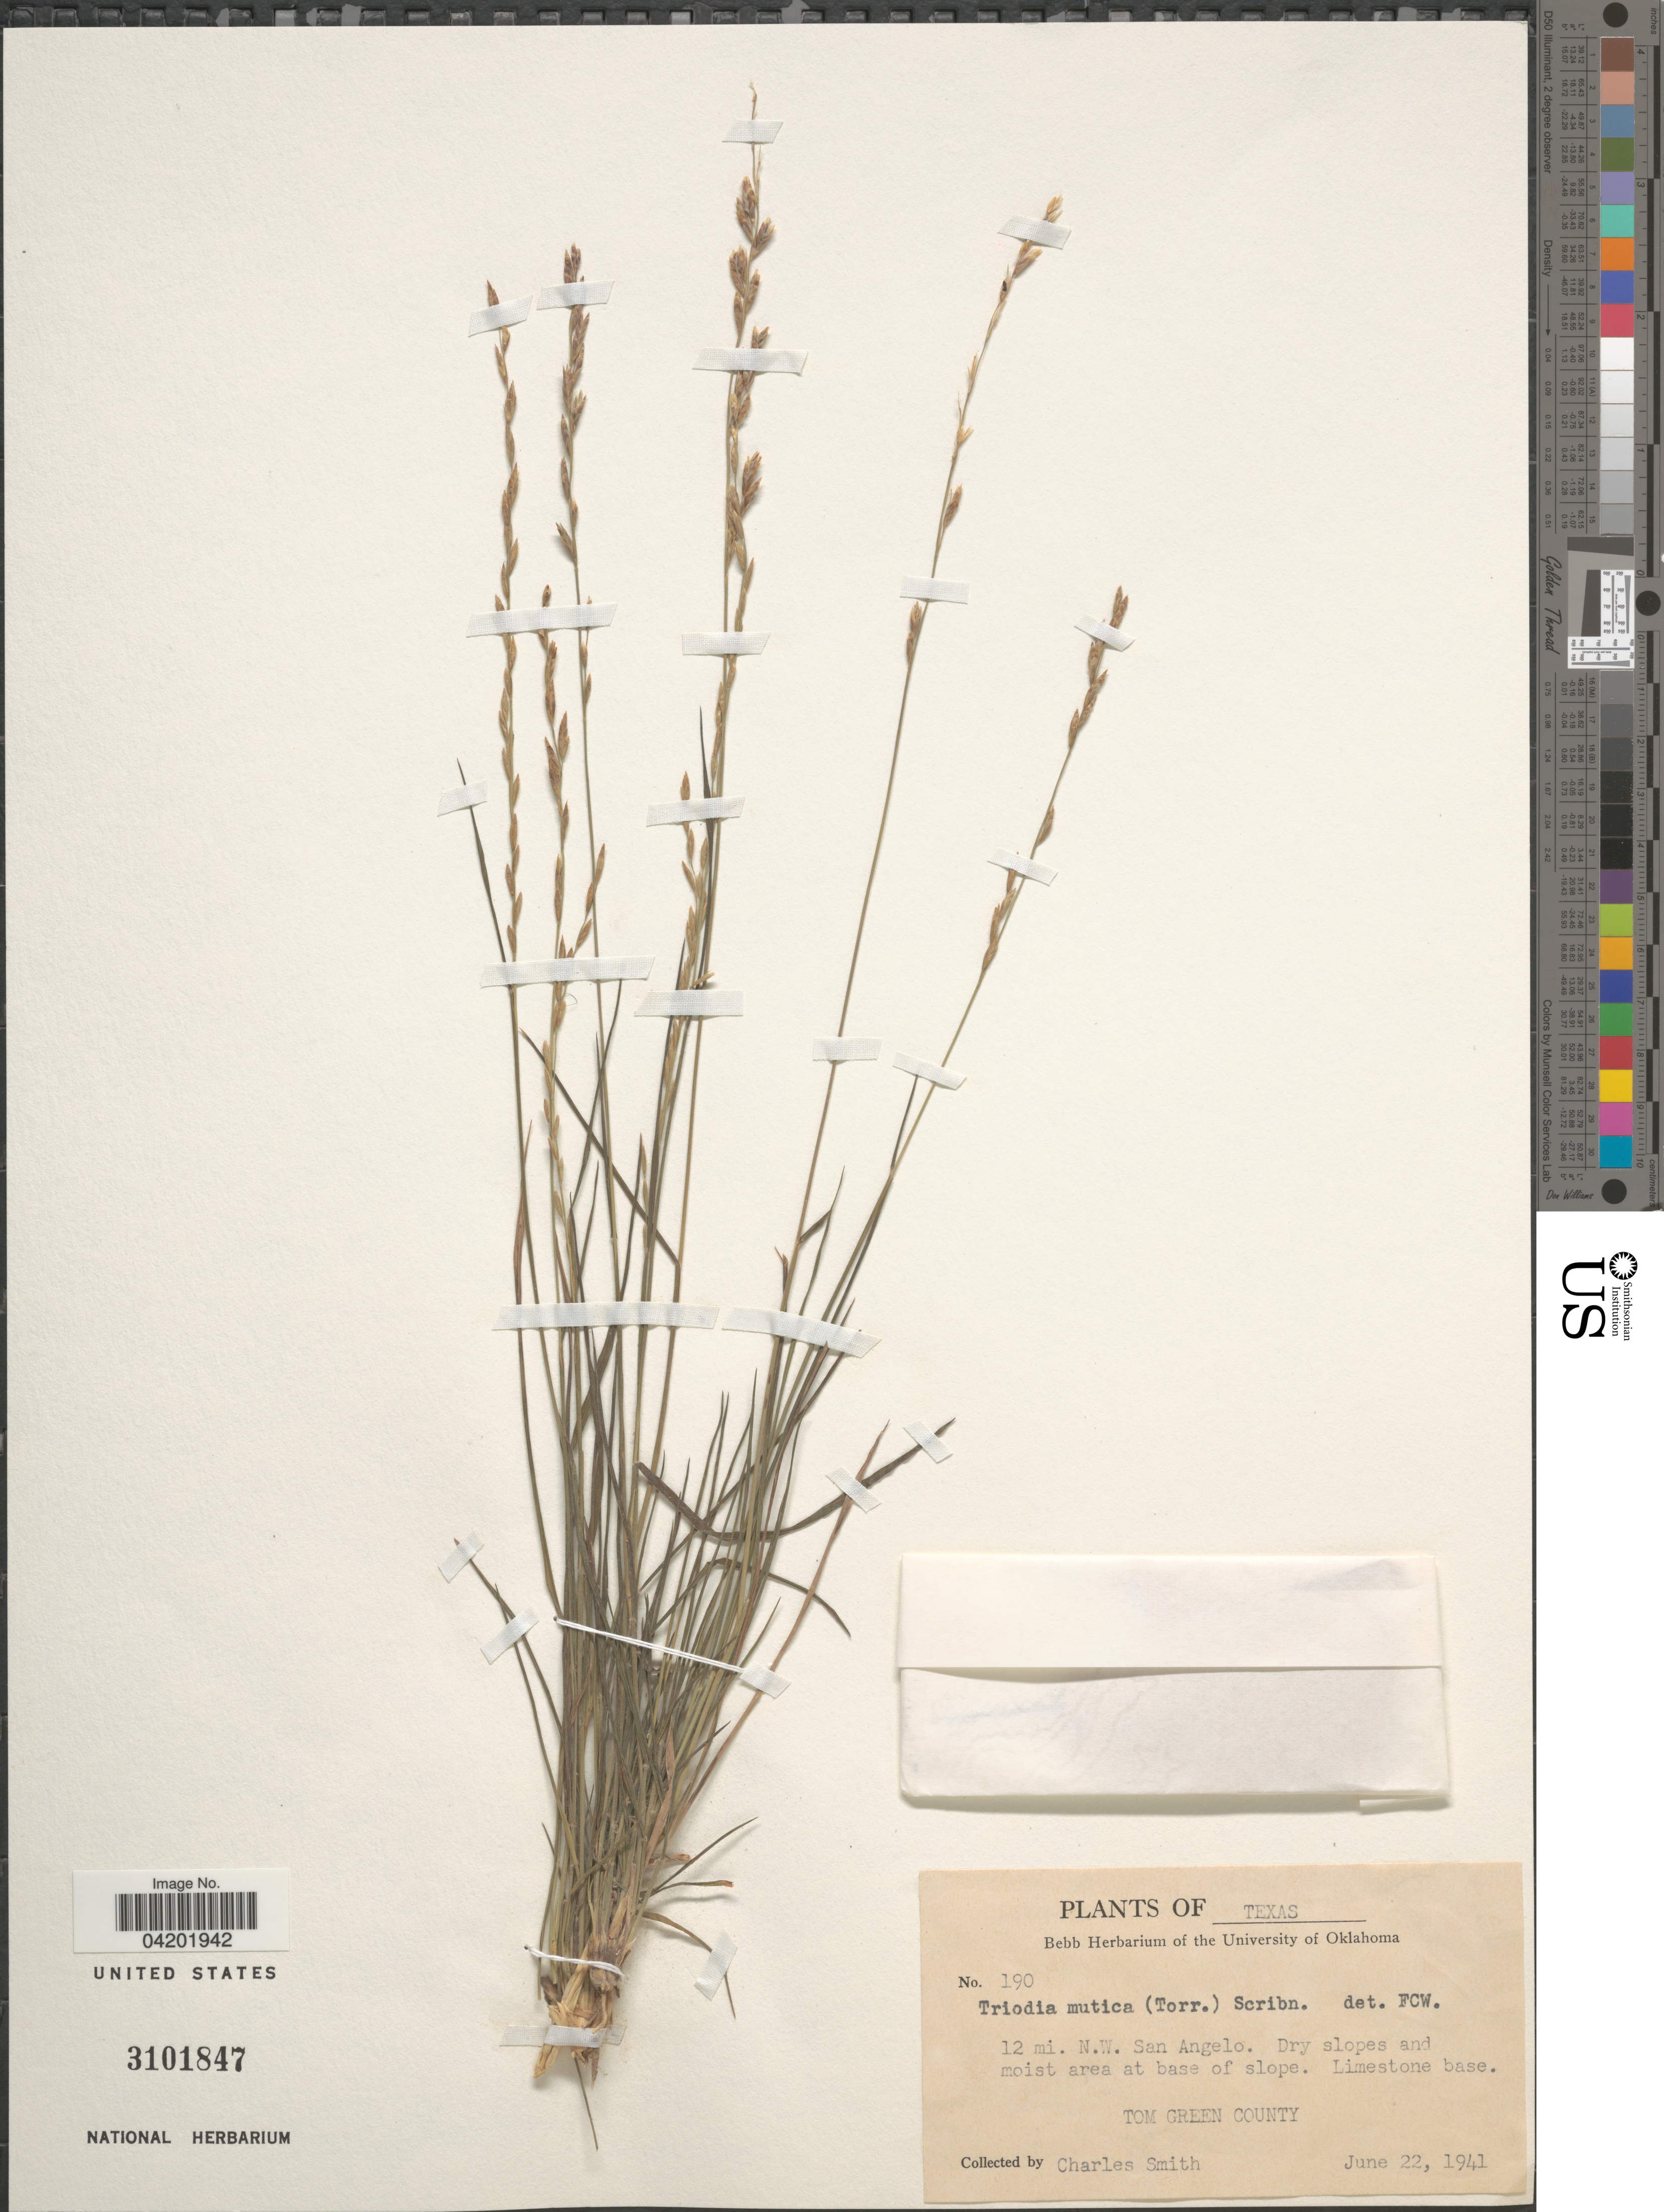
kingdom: Plantae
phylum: Tracheophyta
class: Liliopsida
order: Poales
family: Poaceae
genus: Tridentopsis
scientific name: Tridentopsis mutica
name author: (Torr.) P.M. Peterson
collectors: C. L. Smith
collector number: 190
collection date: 1941-06-22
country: United States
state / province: Texas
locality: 12 mi. N.W. San Angelo. Tom Green County.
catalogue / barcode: US 3101847